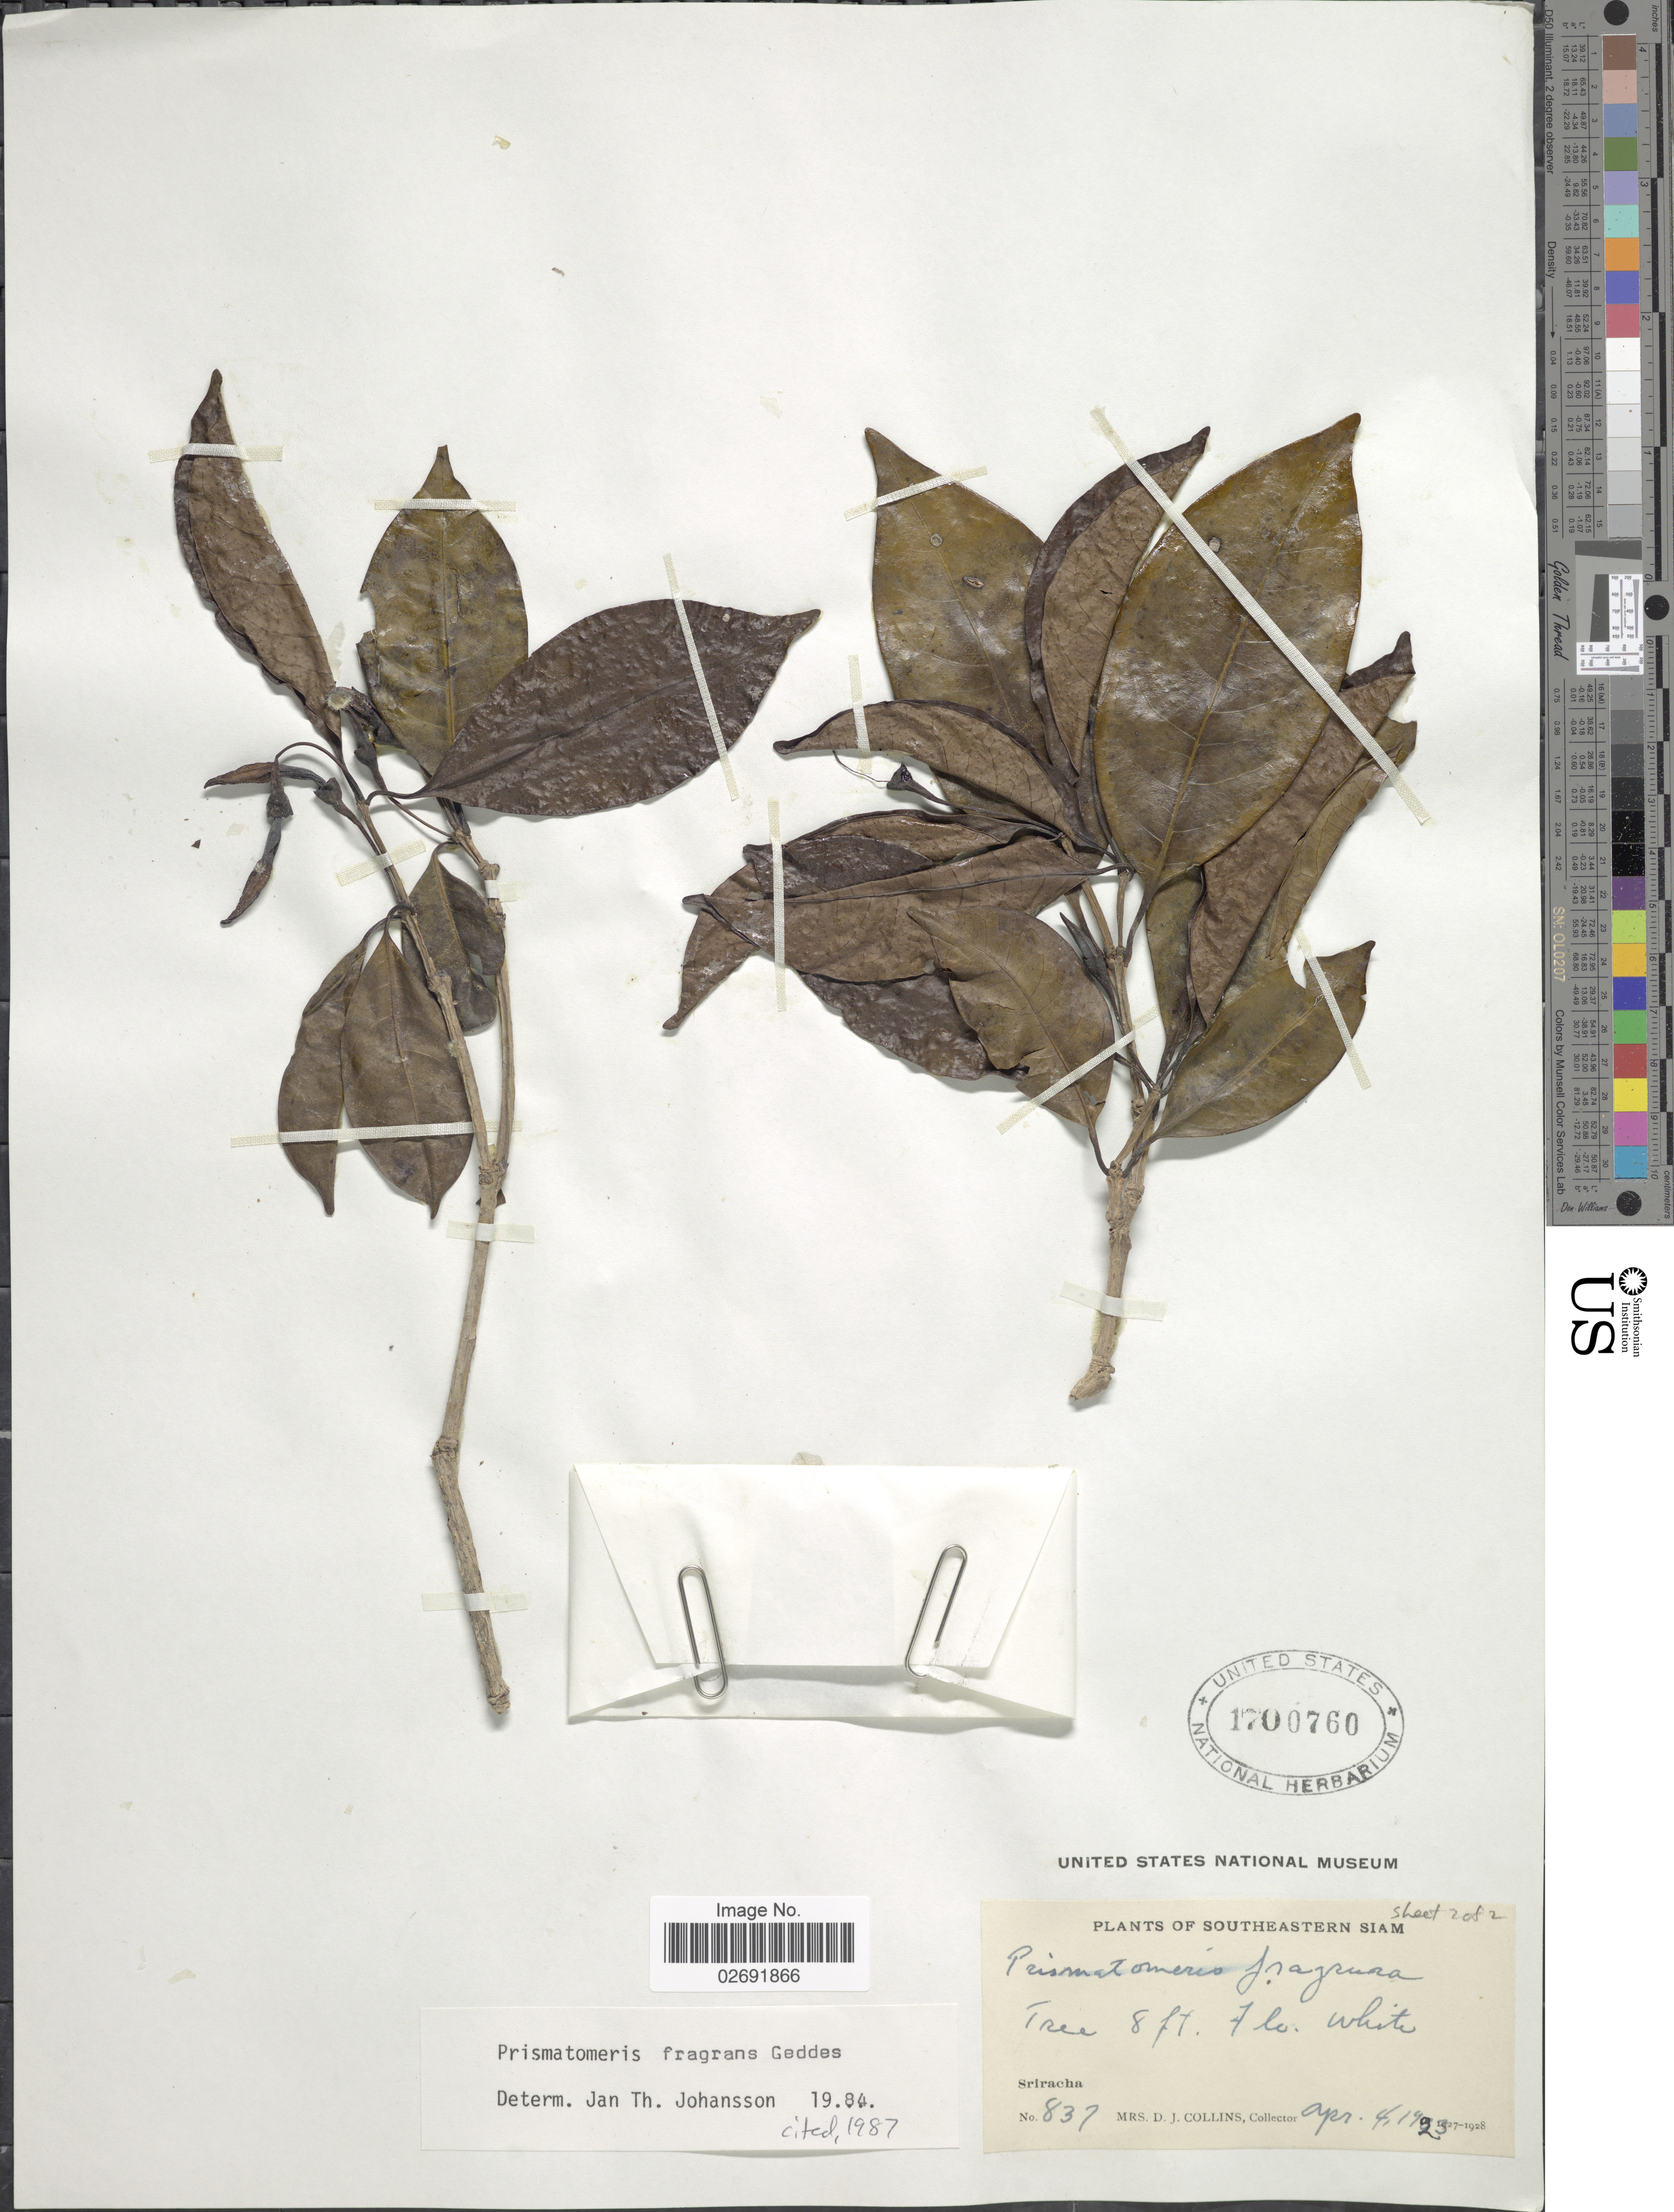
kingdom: Plantae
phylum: Tracheophyta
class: Magnoliopsida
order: Gentianales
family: Rubiaceae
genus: Prismatomeris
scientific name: Prismatomeris fragrans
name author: Geddes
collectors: Mrs. D. J. Collins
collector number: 837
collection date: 1923-04-04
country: Thailand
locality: Southeastern Siam, Sriracha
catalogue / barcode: US 1700760